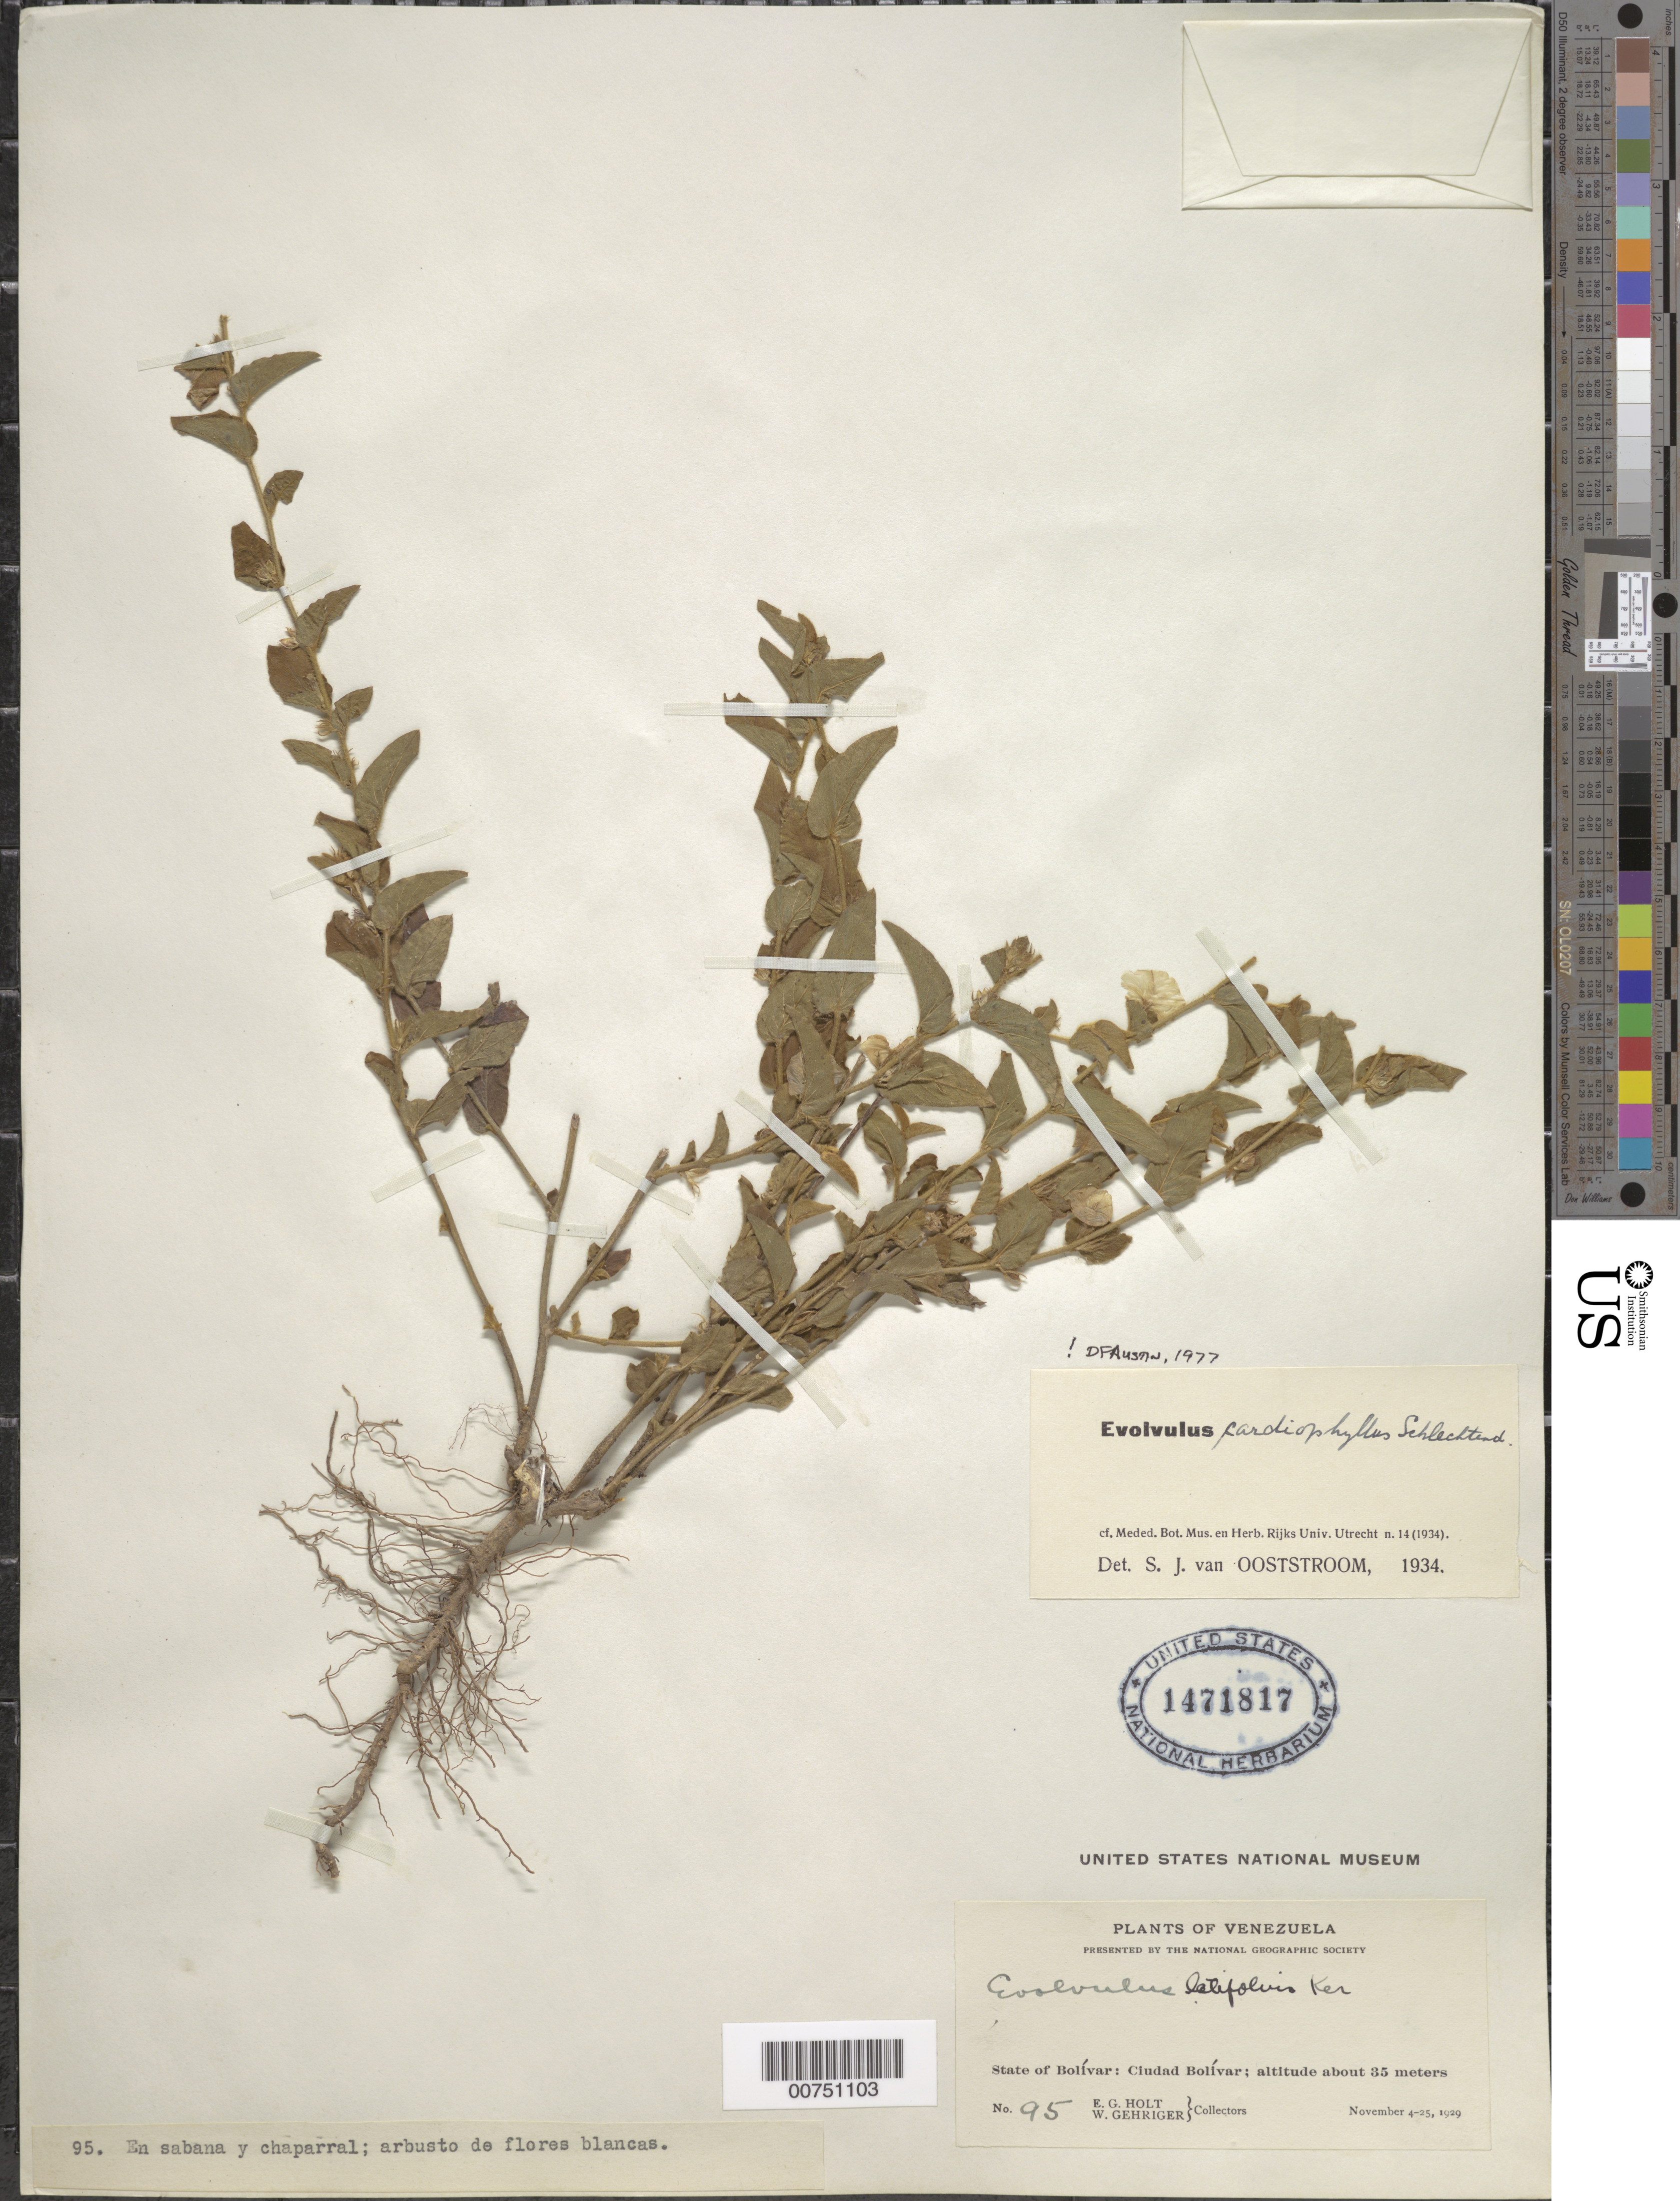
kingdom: Plantae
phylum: Tracheophyta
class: Magnoliopsida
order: Solanales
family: Convolvulaceae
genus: Evolvulus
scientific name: Evolvulus cardiophyllus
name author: Schltdl.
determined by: Austin, D. F.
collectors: E. Holt & W. Gehriger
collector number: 95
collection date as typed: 4-Nov-29 to 25-Nov-29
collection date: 1929-11-04/1929-11-25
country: Venezuela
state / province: Bolívar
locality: Ciudad Bolívar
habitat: Savanna and chaparral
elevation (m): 35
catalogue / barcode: US 1471817